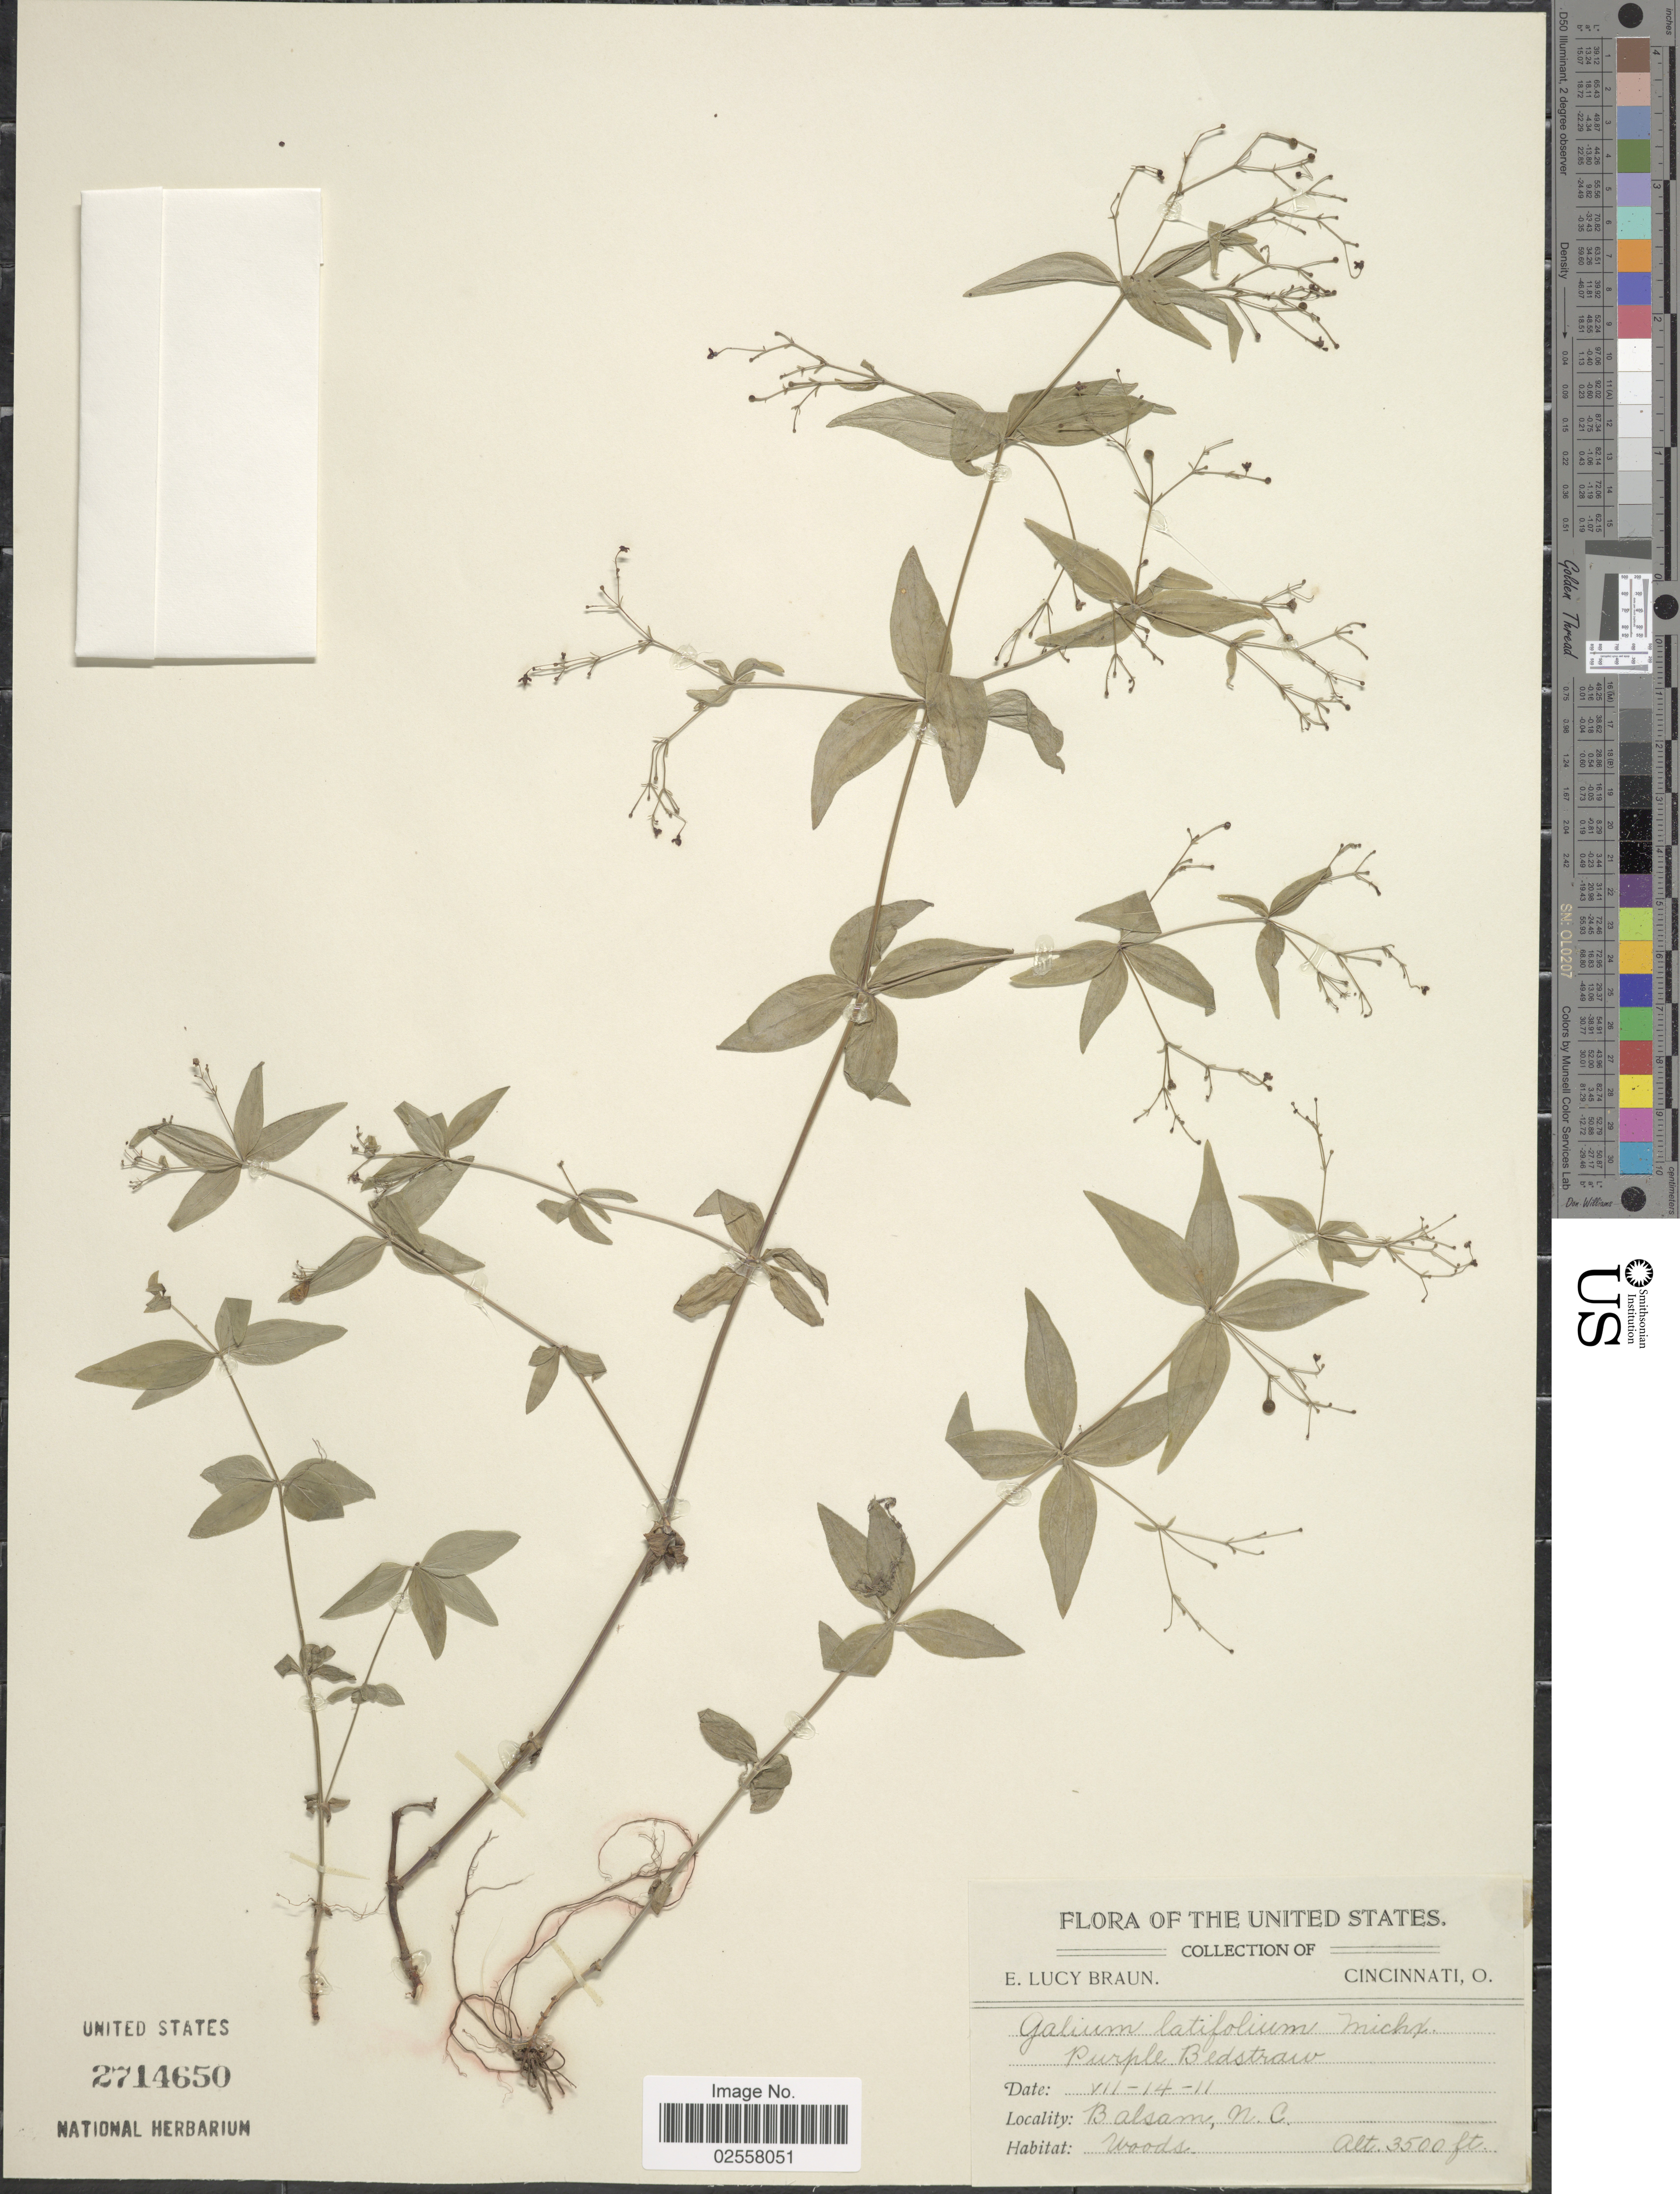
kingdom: Plantae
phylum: Tracheophyta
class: Magnoliopsida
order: Gentianales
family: Rubiaceae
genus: Galium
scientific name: Galium latifolium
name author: Michx.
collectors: E. L. Braun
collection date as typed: Transcribed d/m/y: 14/7/11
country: United States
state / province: North Carolina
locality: Balsam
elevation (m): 1067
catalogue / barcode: US 2714650